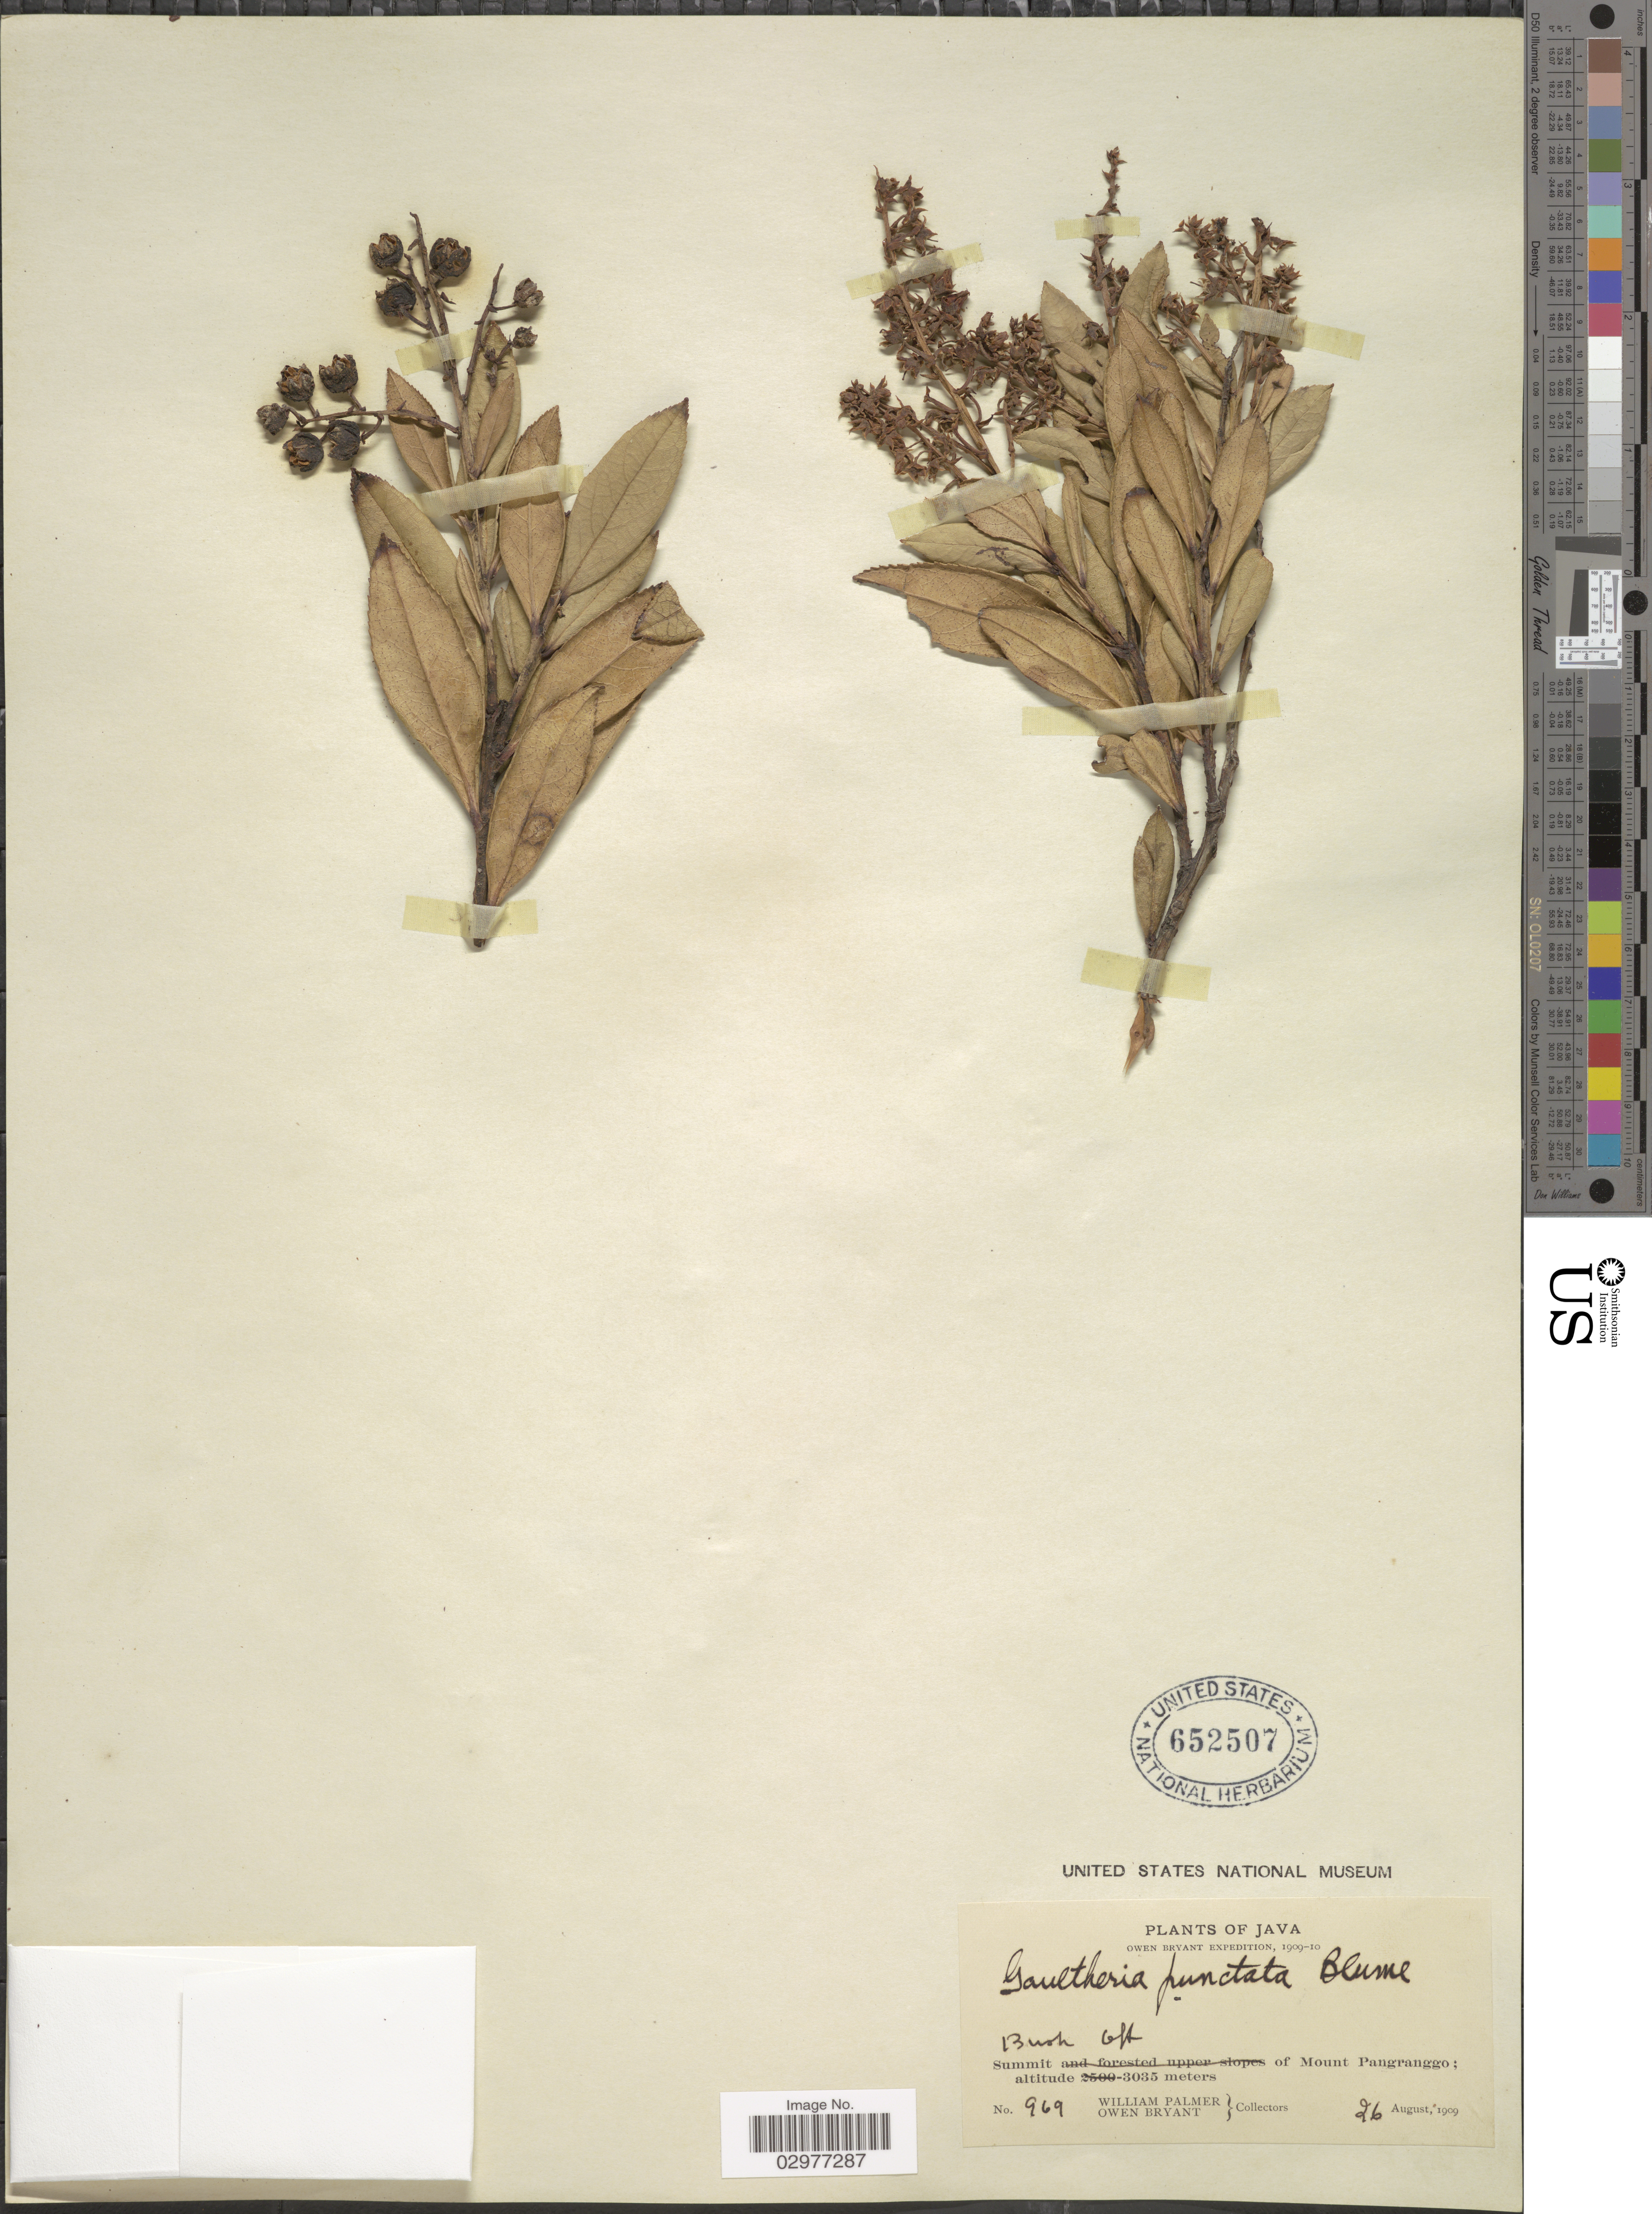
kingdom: Plantae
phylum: Tracheophyta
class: Magnoliopsida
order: Ericales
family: Ericaceae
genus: Gaultheria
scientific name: Gaultheria punctata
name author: Blume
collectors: W. Palmer & O. Bryant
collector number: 969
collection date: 1909-08-26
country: Indonesia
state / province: Java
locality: Summit of Mount Pangranggo.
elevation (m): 3035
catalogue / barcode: US 652507